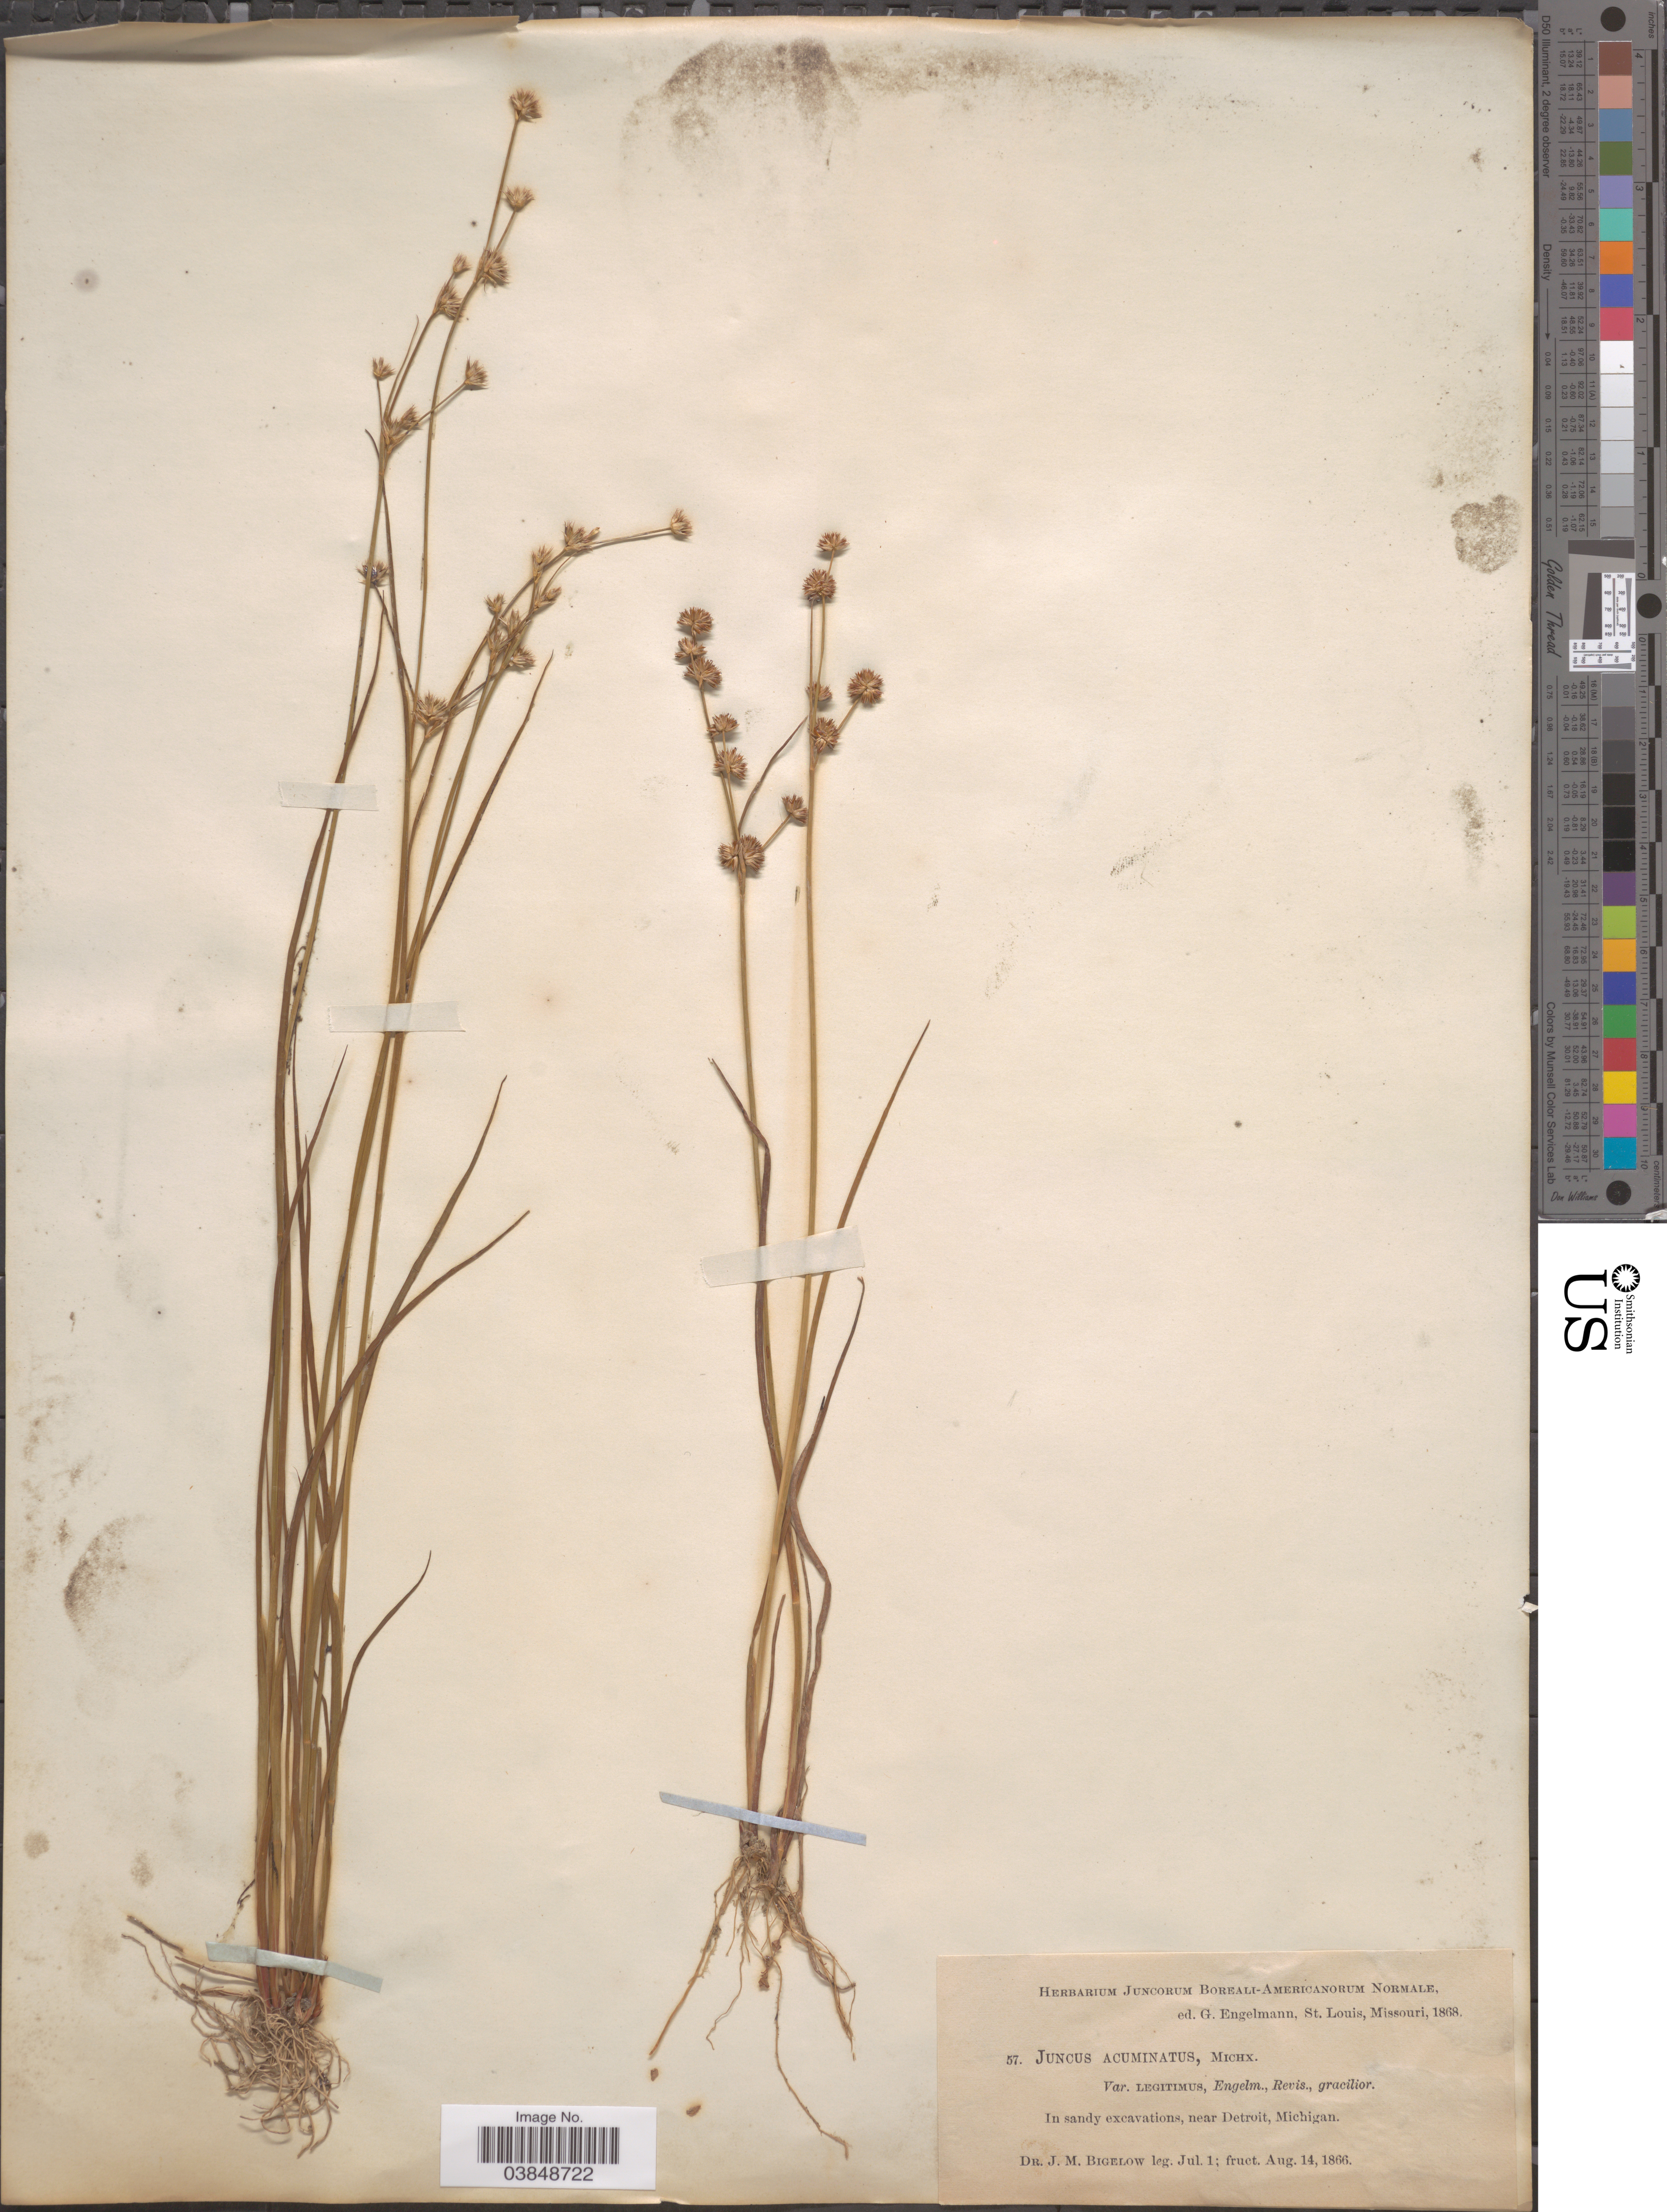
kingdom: Plantae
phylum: Tracheophyta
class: Liliopsida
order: Poales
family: Juncaceae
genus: Juncus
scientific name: Juncus acuminatus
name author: Michx.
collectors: J. M. Bigelow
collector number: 57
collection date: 1866-07-01/1866-08-14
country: United States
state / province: Michigan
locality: In sandy excavations, near Detroit.